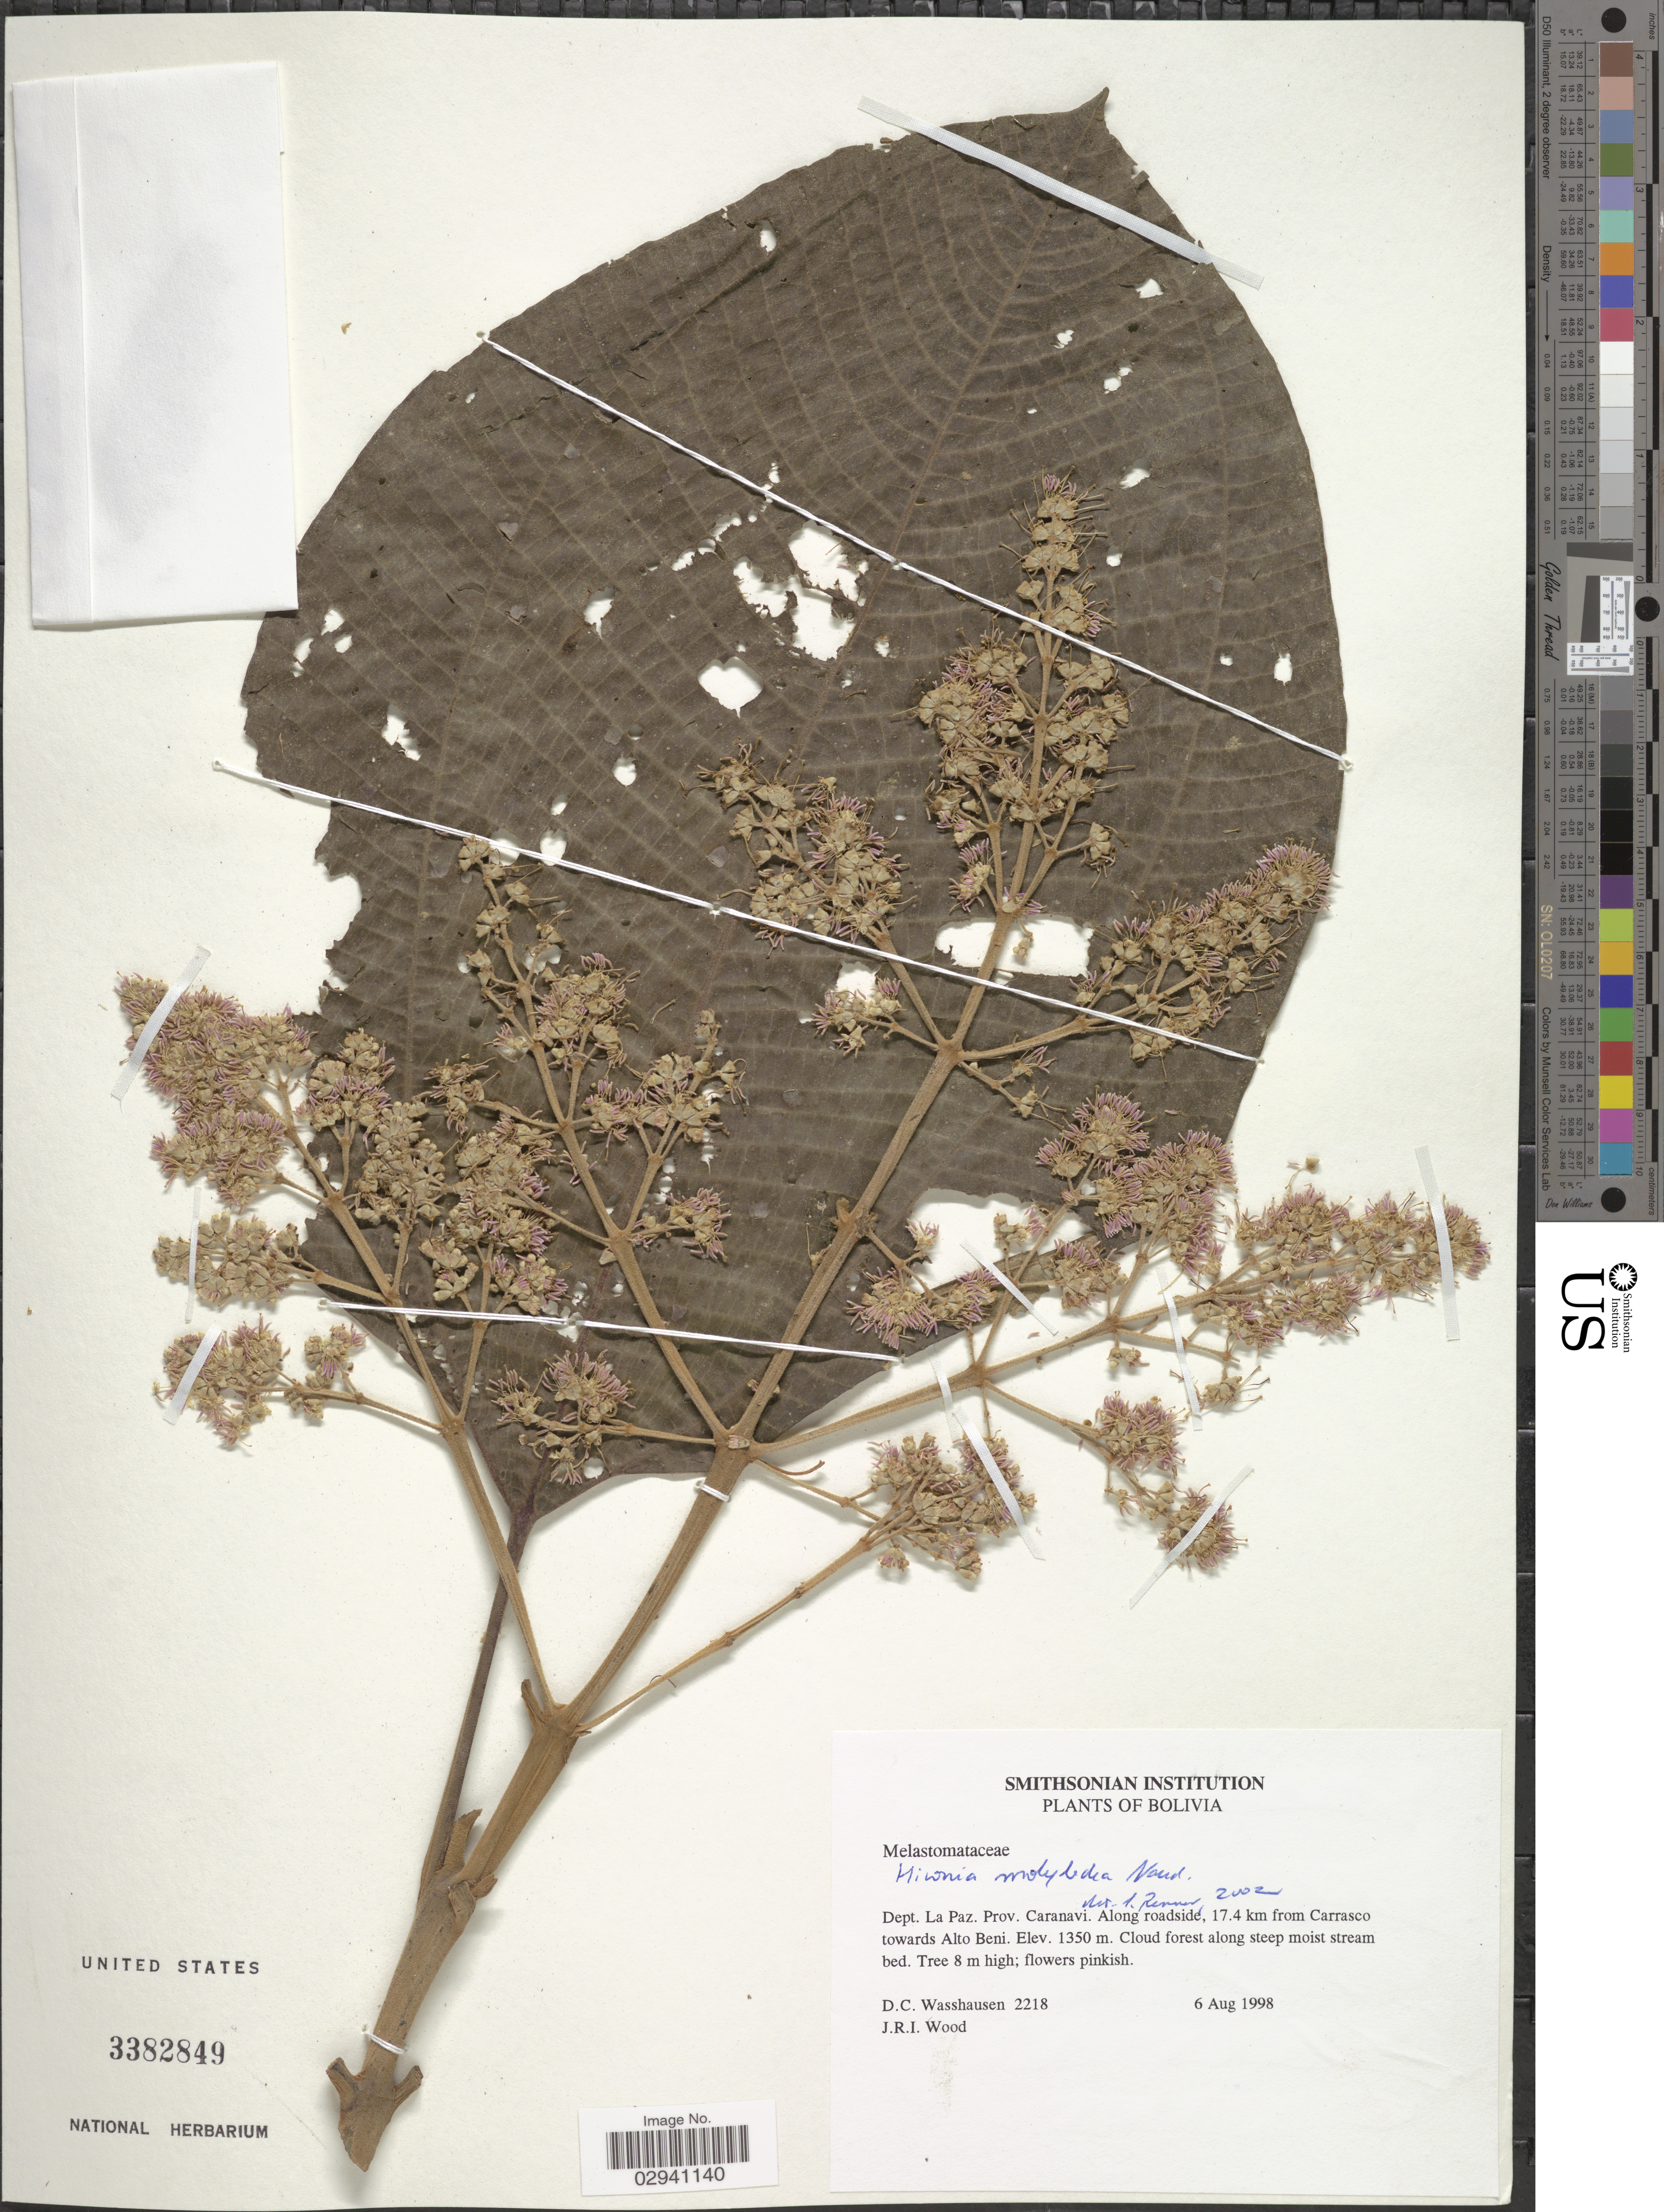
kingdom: Plantae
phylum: Tracheophyta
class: Magnoliopsida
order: Myrtales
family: Melastomataceae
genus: Miconia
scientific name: Miconia molybdea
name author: Naudin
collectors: D. C. Wasshausen & J. R. I. Wood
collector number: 2218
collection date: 1998-08-06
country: Bolivia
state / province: La Paz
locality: Dept. La Paz. Prov. Caranavi. Along roadside, 17.4 km from Carrasco towards Alto Beni.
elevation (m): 1350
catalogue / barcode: US 3382849